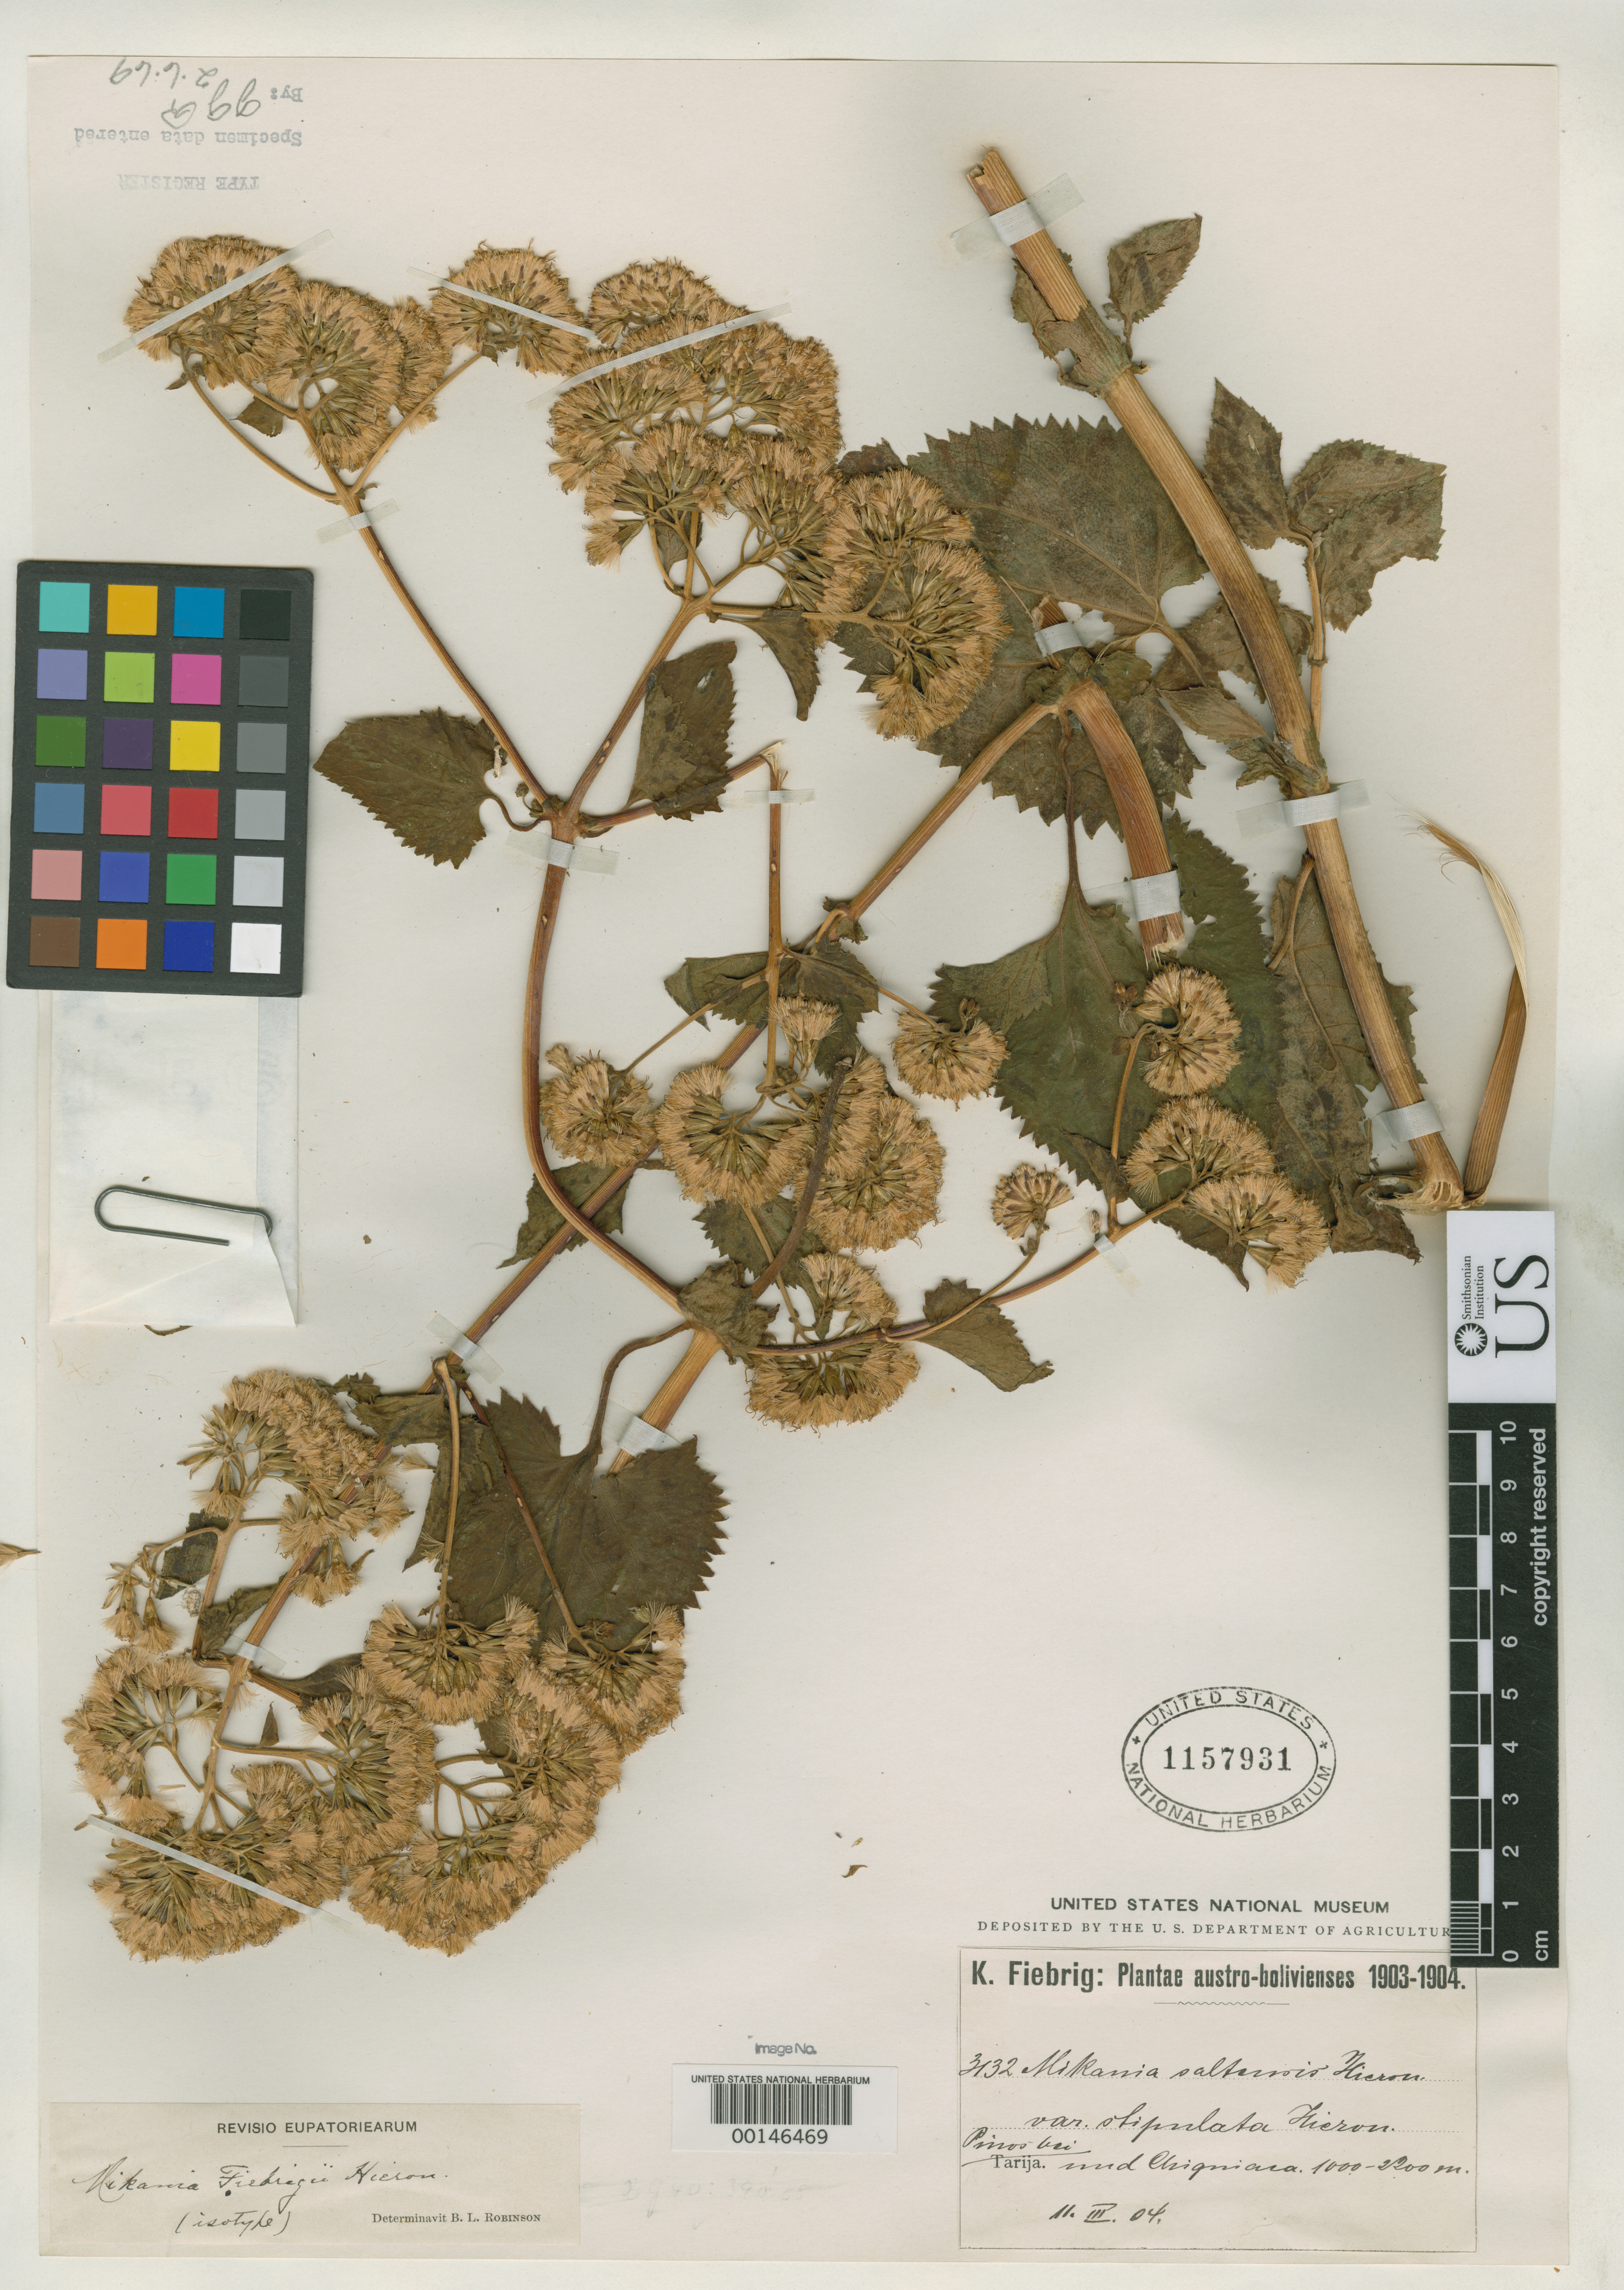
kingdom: Plantae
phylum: Tracheophyta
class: Magnoliopsida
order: Asterales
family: Asteraceae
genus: Mikania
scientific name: Mikania fiebrigii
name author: Hieron.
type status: Isotype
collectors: K. Fiebrig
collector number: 3132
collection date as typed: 11 Mar 1904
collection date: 1904-03-11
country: Bolivia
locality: Chiquiara.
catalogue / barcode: US 1157931